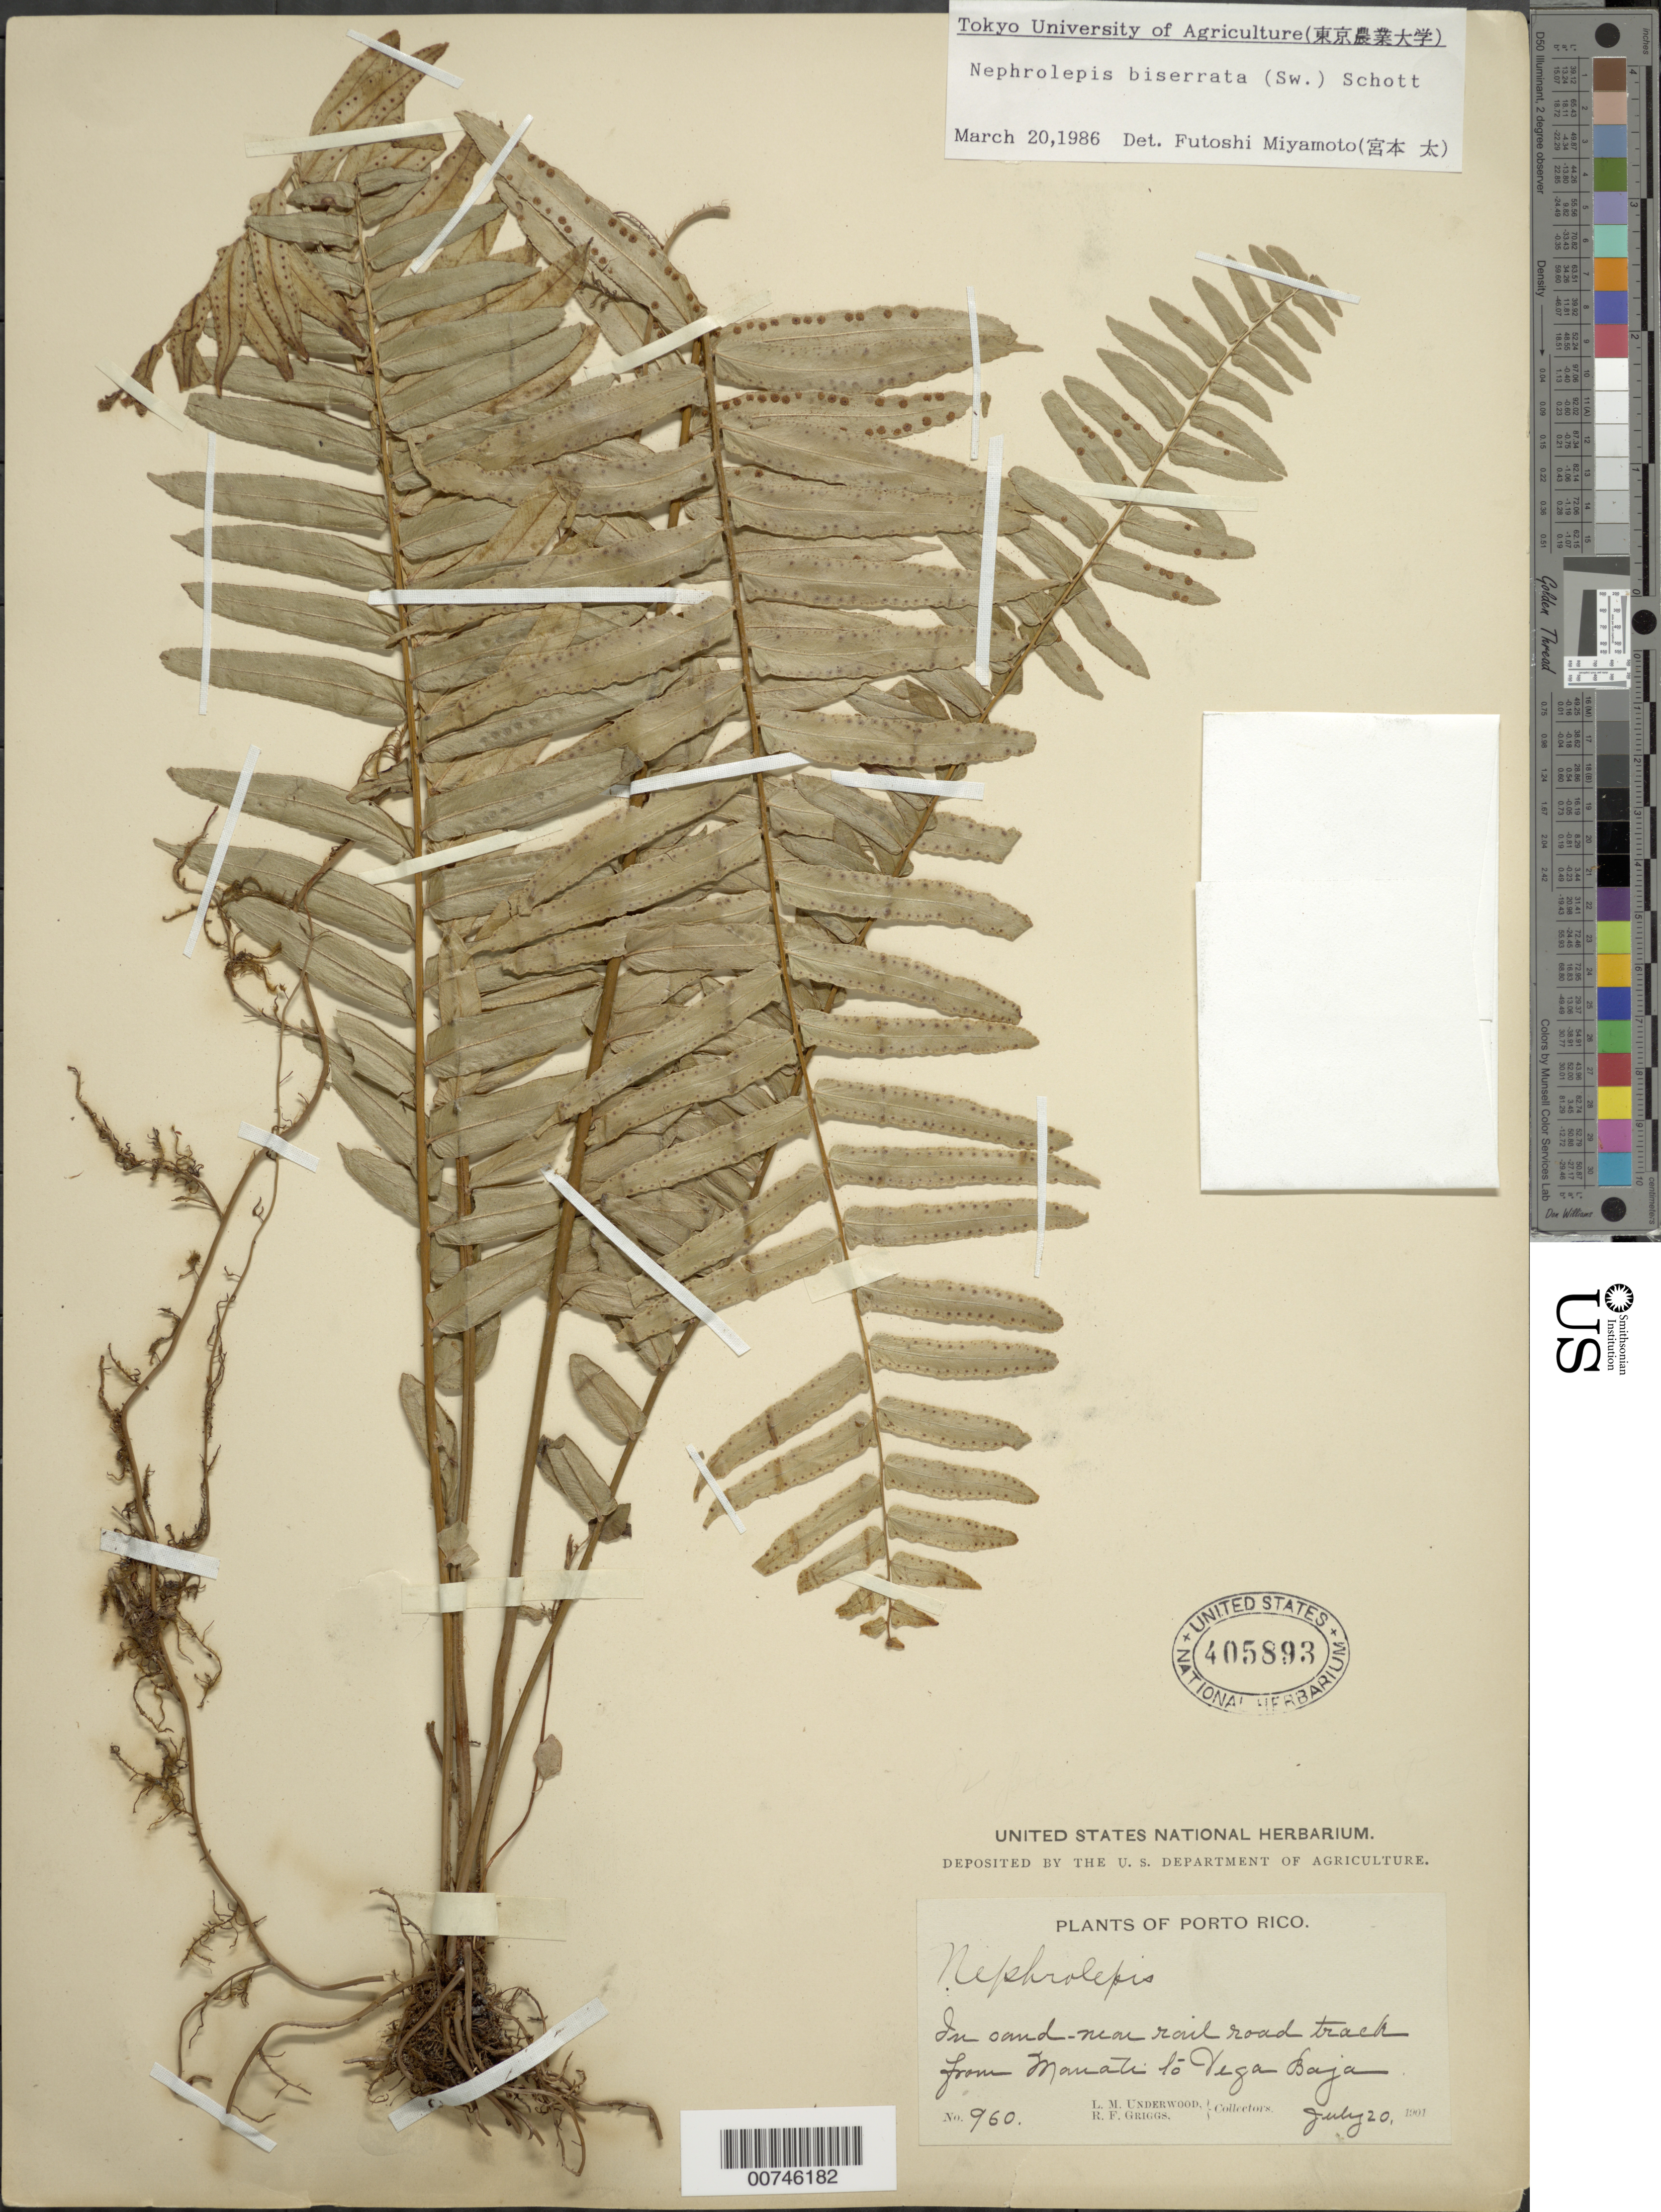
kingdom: Plantae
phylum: Tracheophyta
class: Polypodiopsida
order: Polypodiales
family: Nephrolepidaceae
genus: Nephrolepis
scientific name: Nephrolepis biserrata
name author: (Sw.) Schott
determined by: Miyamoto, Futoshi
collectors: L. M. Underwood & R. F. Griggs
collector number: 960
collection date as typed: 20 Jul 1901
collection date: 1901-07-20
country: Puerto Rico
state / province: Vega Baja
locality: Near rail road track from Manatí to Vega Baja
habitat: In sand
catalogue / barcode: US 405893